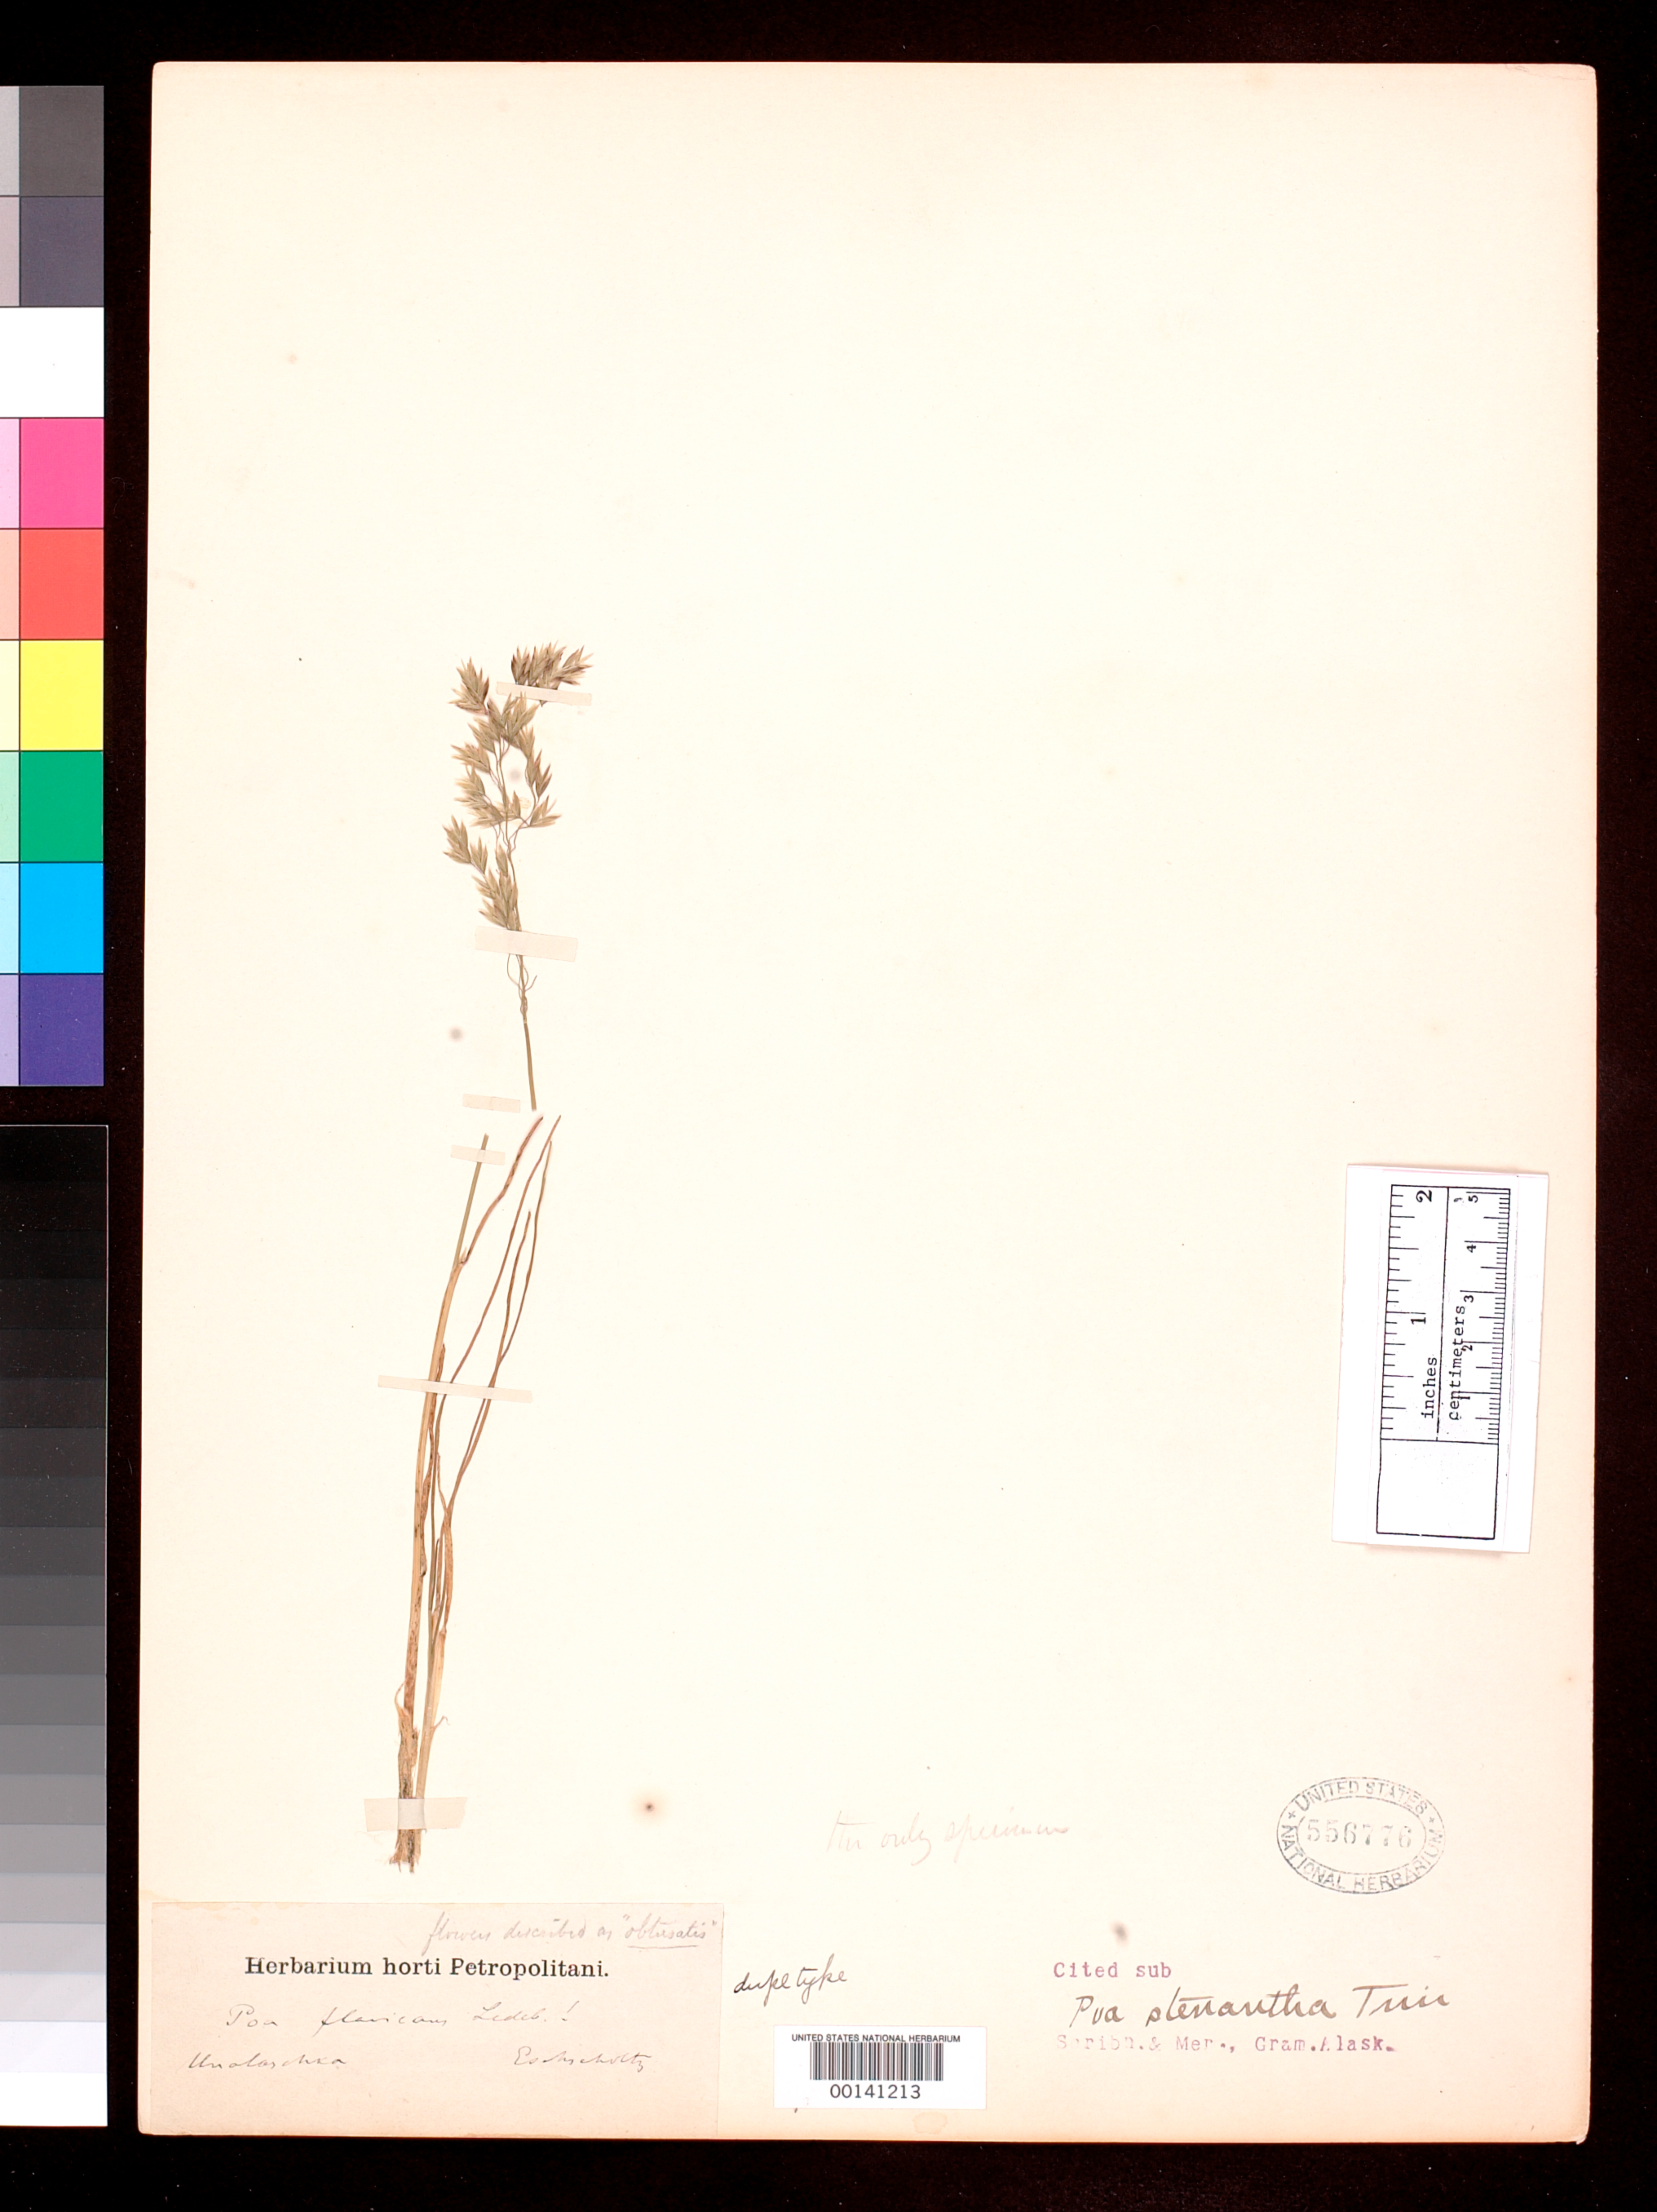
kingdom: Plantae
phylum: Tracheophyta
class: Liliopsida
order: Poales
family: Poaceae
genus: Poa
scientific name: Poa stenantha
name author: Trin.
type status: Isosyntype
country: United States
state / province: Alaska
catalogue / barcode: US 556779